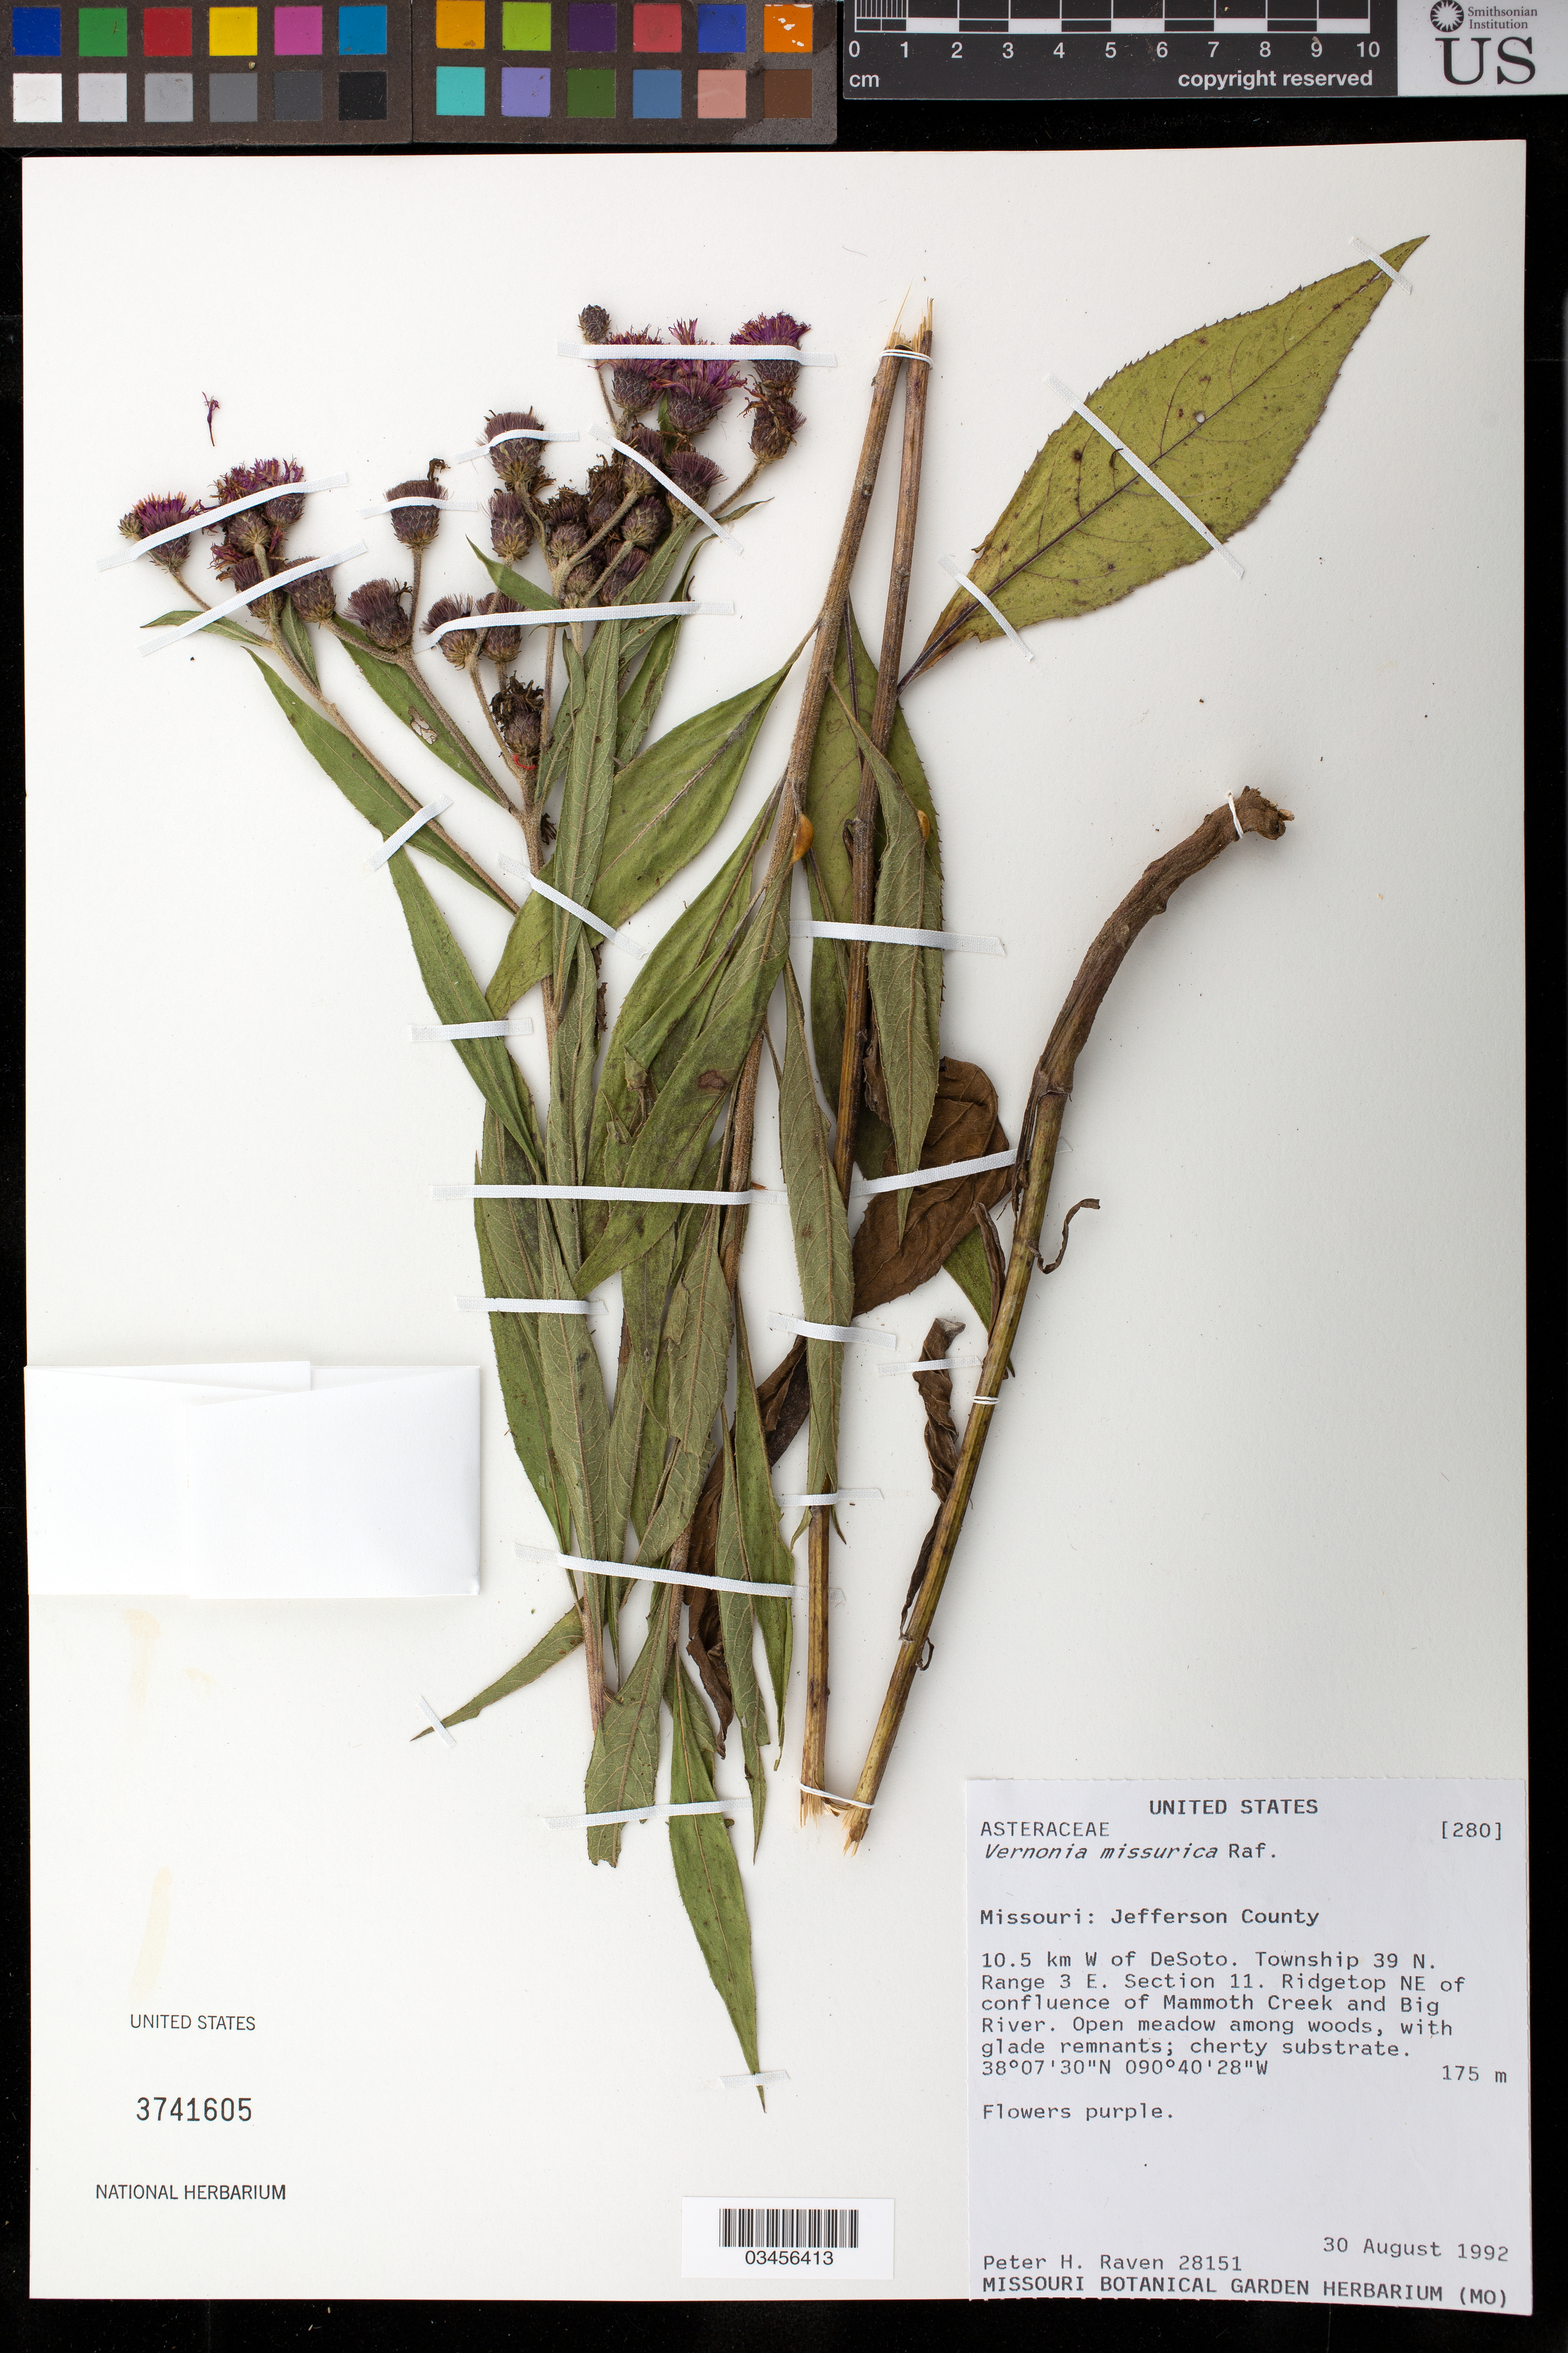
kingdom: Plantae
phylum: Tracheophyta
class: Magnoliopsida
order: Asterales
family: Asteraceae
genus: Vernonia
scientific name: Vernonia missurica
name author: Raf.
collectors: P. Raven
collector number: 28151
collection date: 1992-08-30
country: United States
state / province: Missouri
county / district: Jefferson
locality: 10.5 km W of DeSoto. Township 39 N. Range 3 E. Section 11. Ridgetop NE of confluence of Mammoth Creek and Big River.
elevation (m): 175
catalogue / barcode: US 3741605